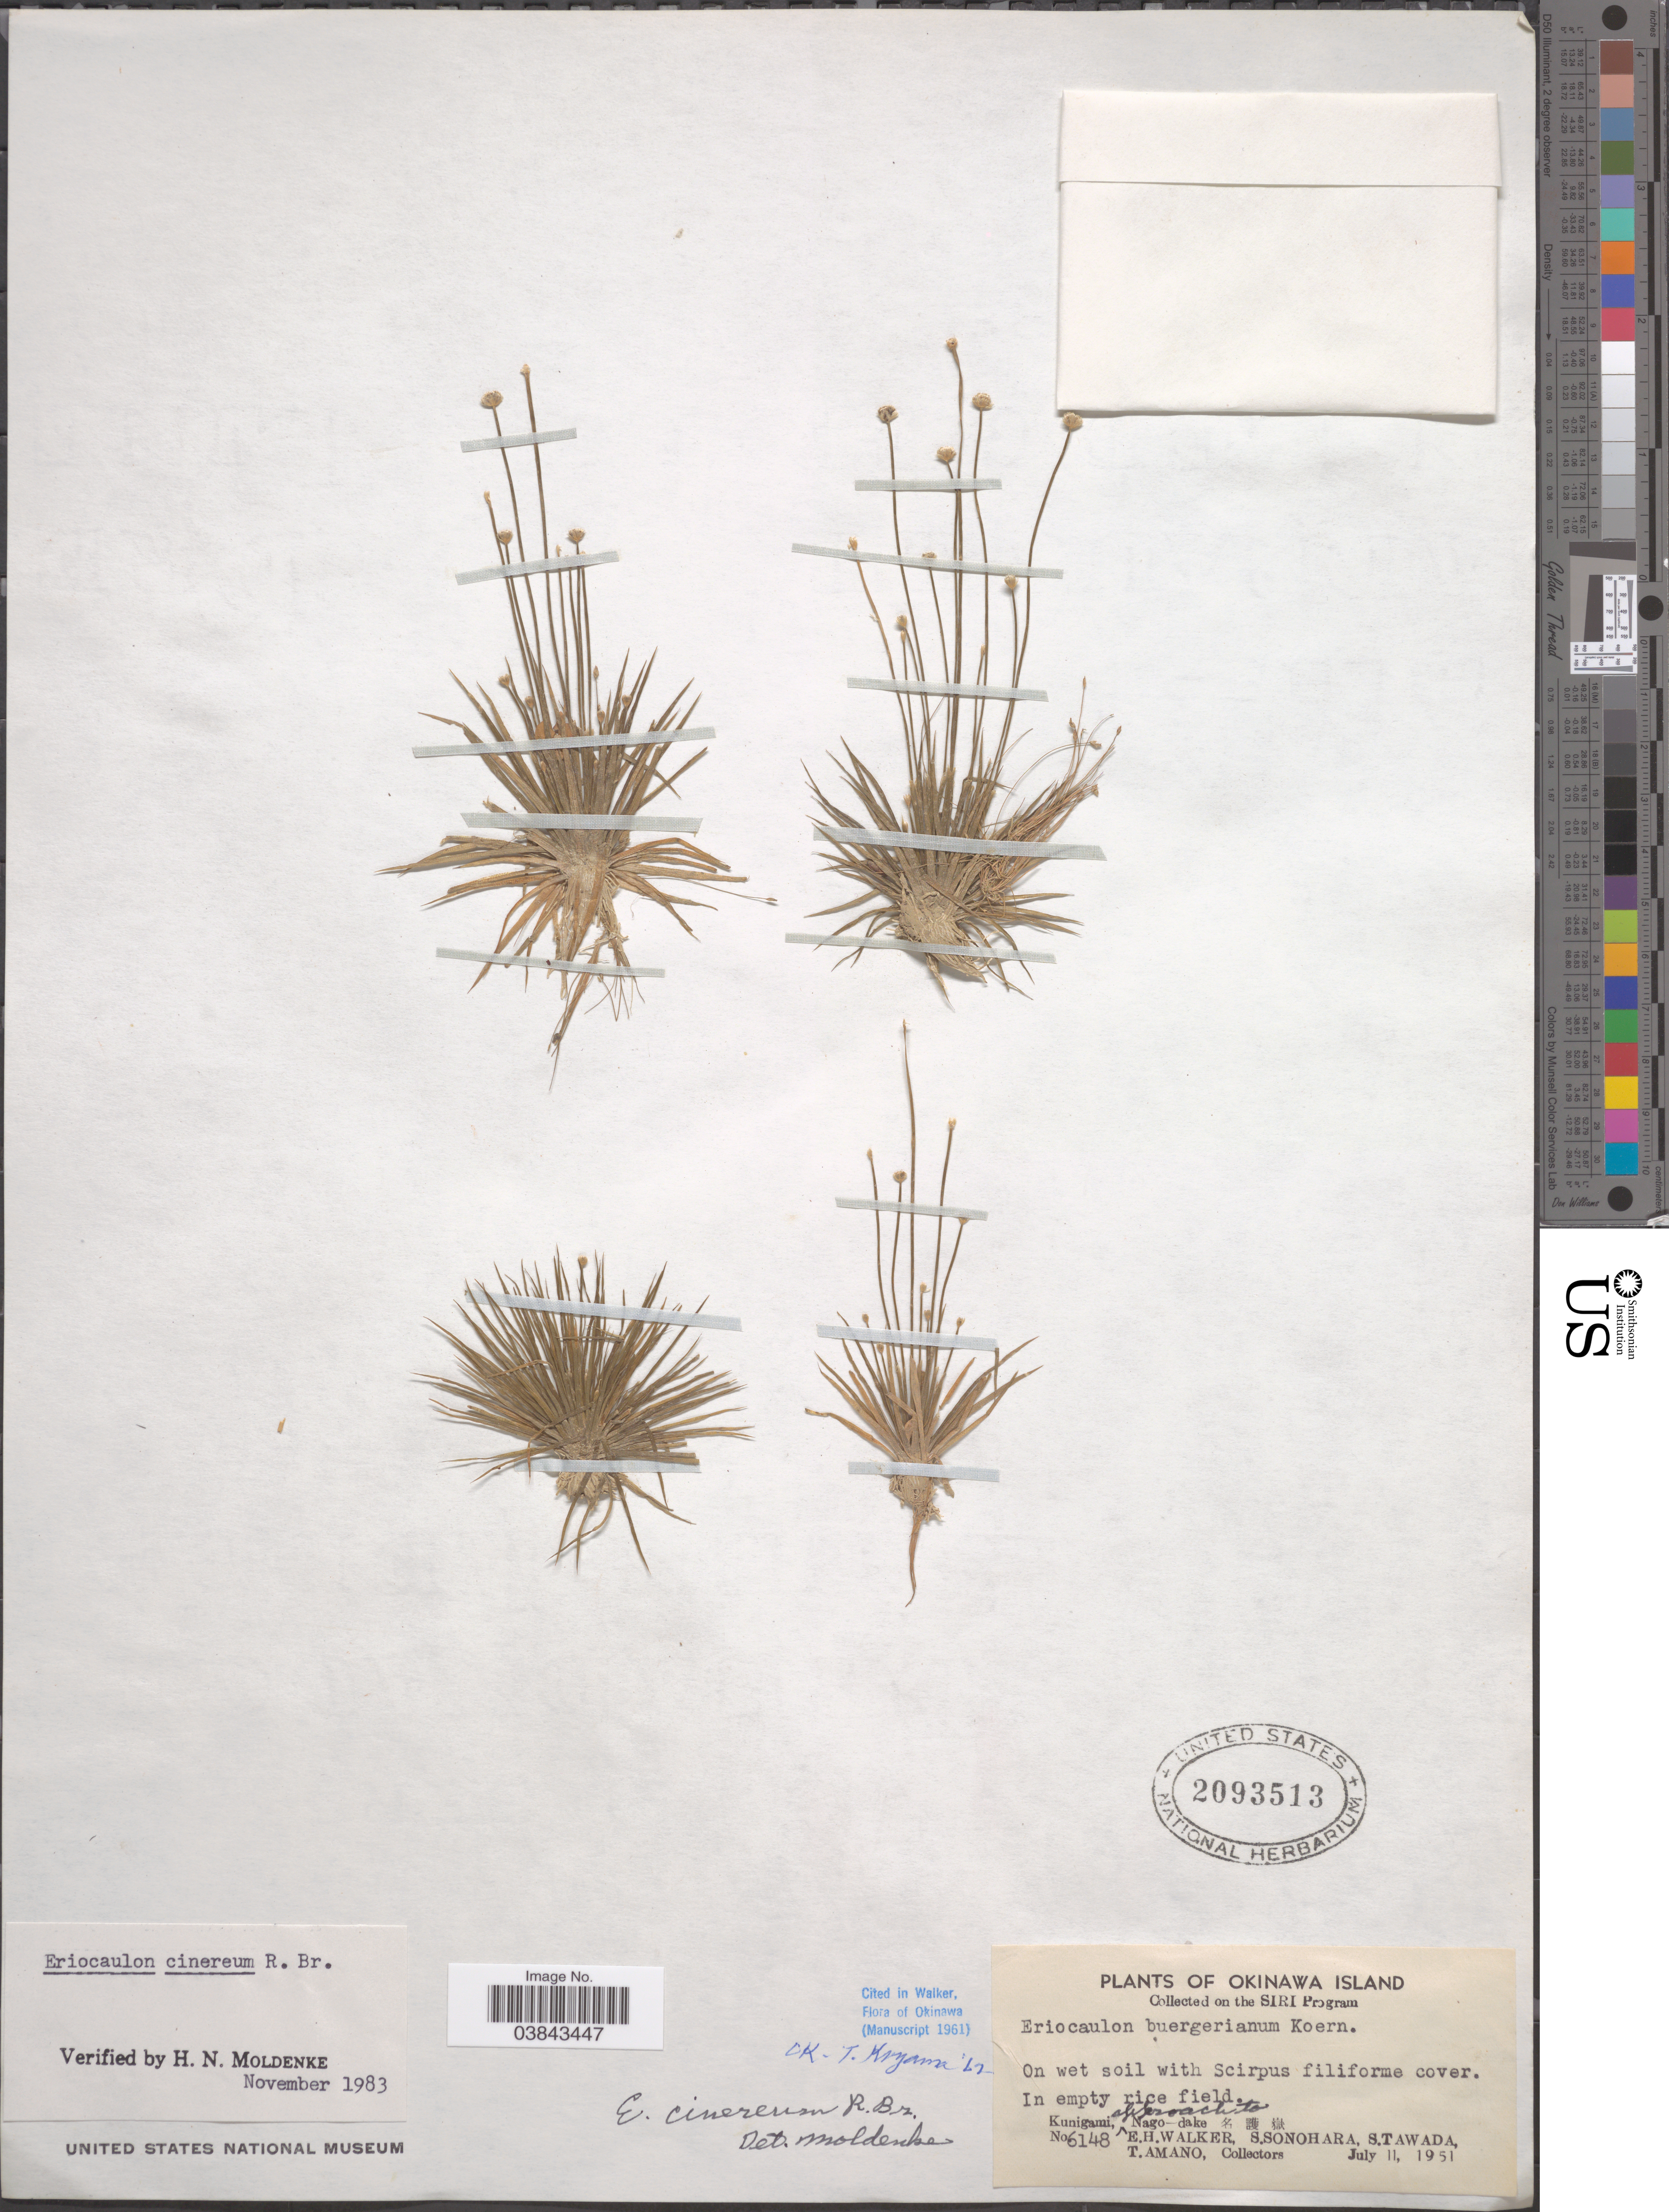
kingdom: Plantae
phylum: Tracheophyta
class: Liliopsida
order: Poales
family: Eriocaulaceae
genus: Eriocaulon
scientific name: Eriocaulon cinereum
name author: R. Br.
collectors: E. H. Walker, S. Sonohara, S. Tawada & T. Amano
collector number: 6148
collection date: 1951-07-11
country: Japan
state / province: Okinawa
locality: Okinawa Island. Kunigami, approach to Nago-dake. X.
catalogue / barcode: US 2093513